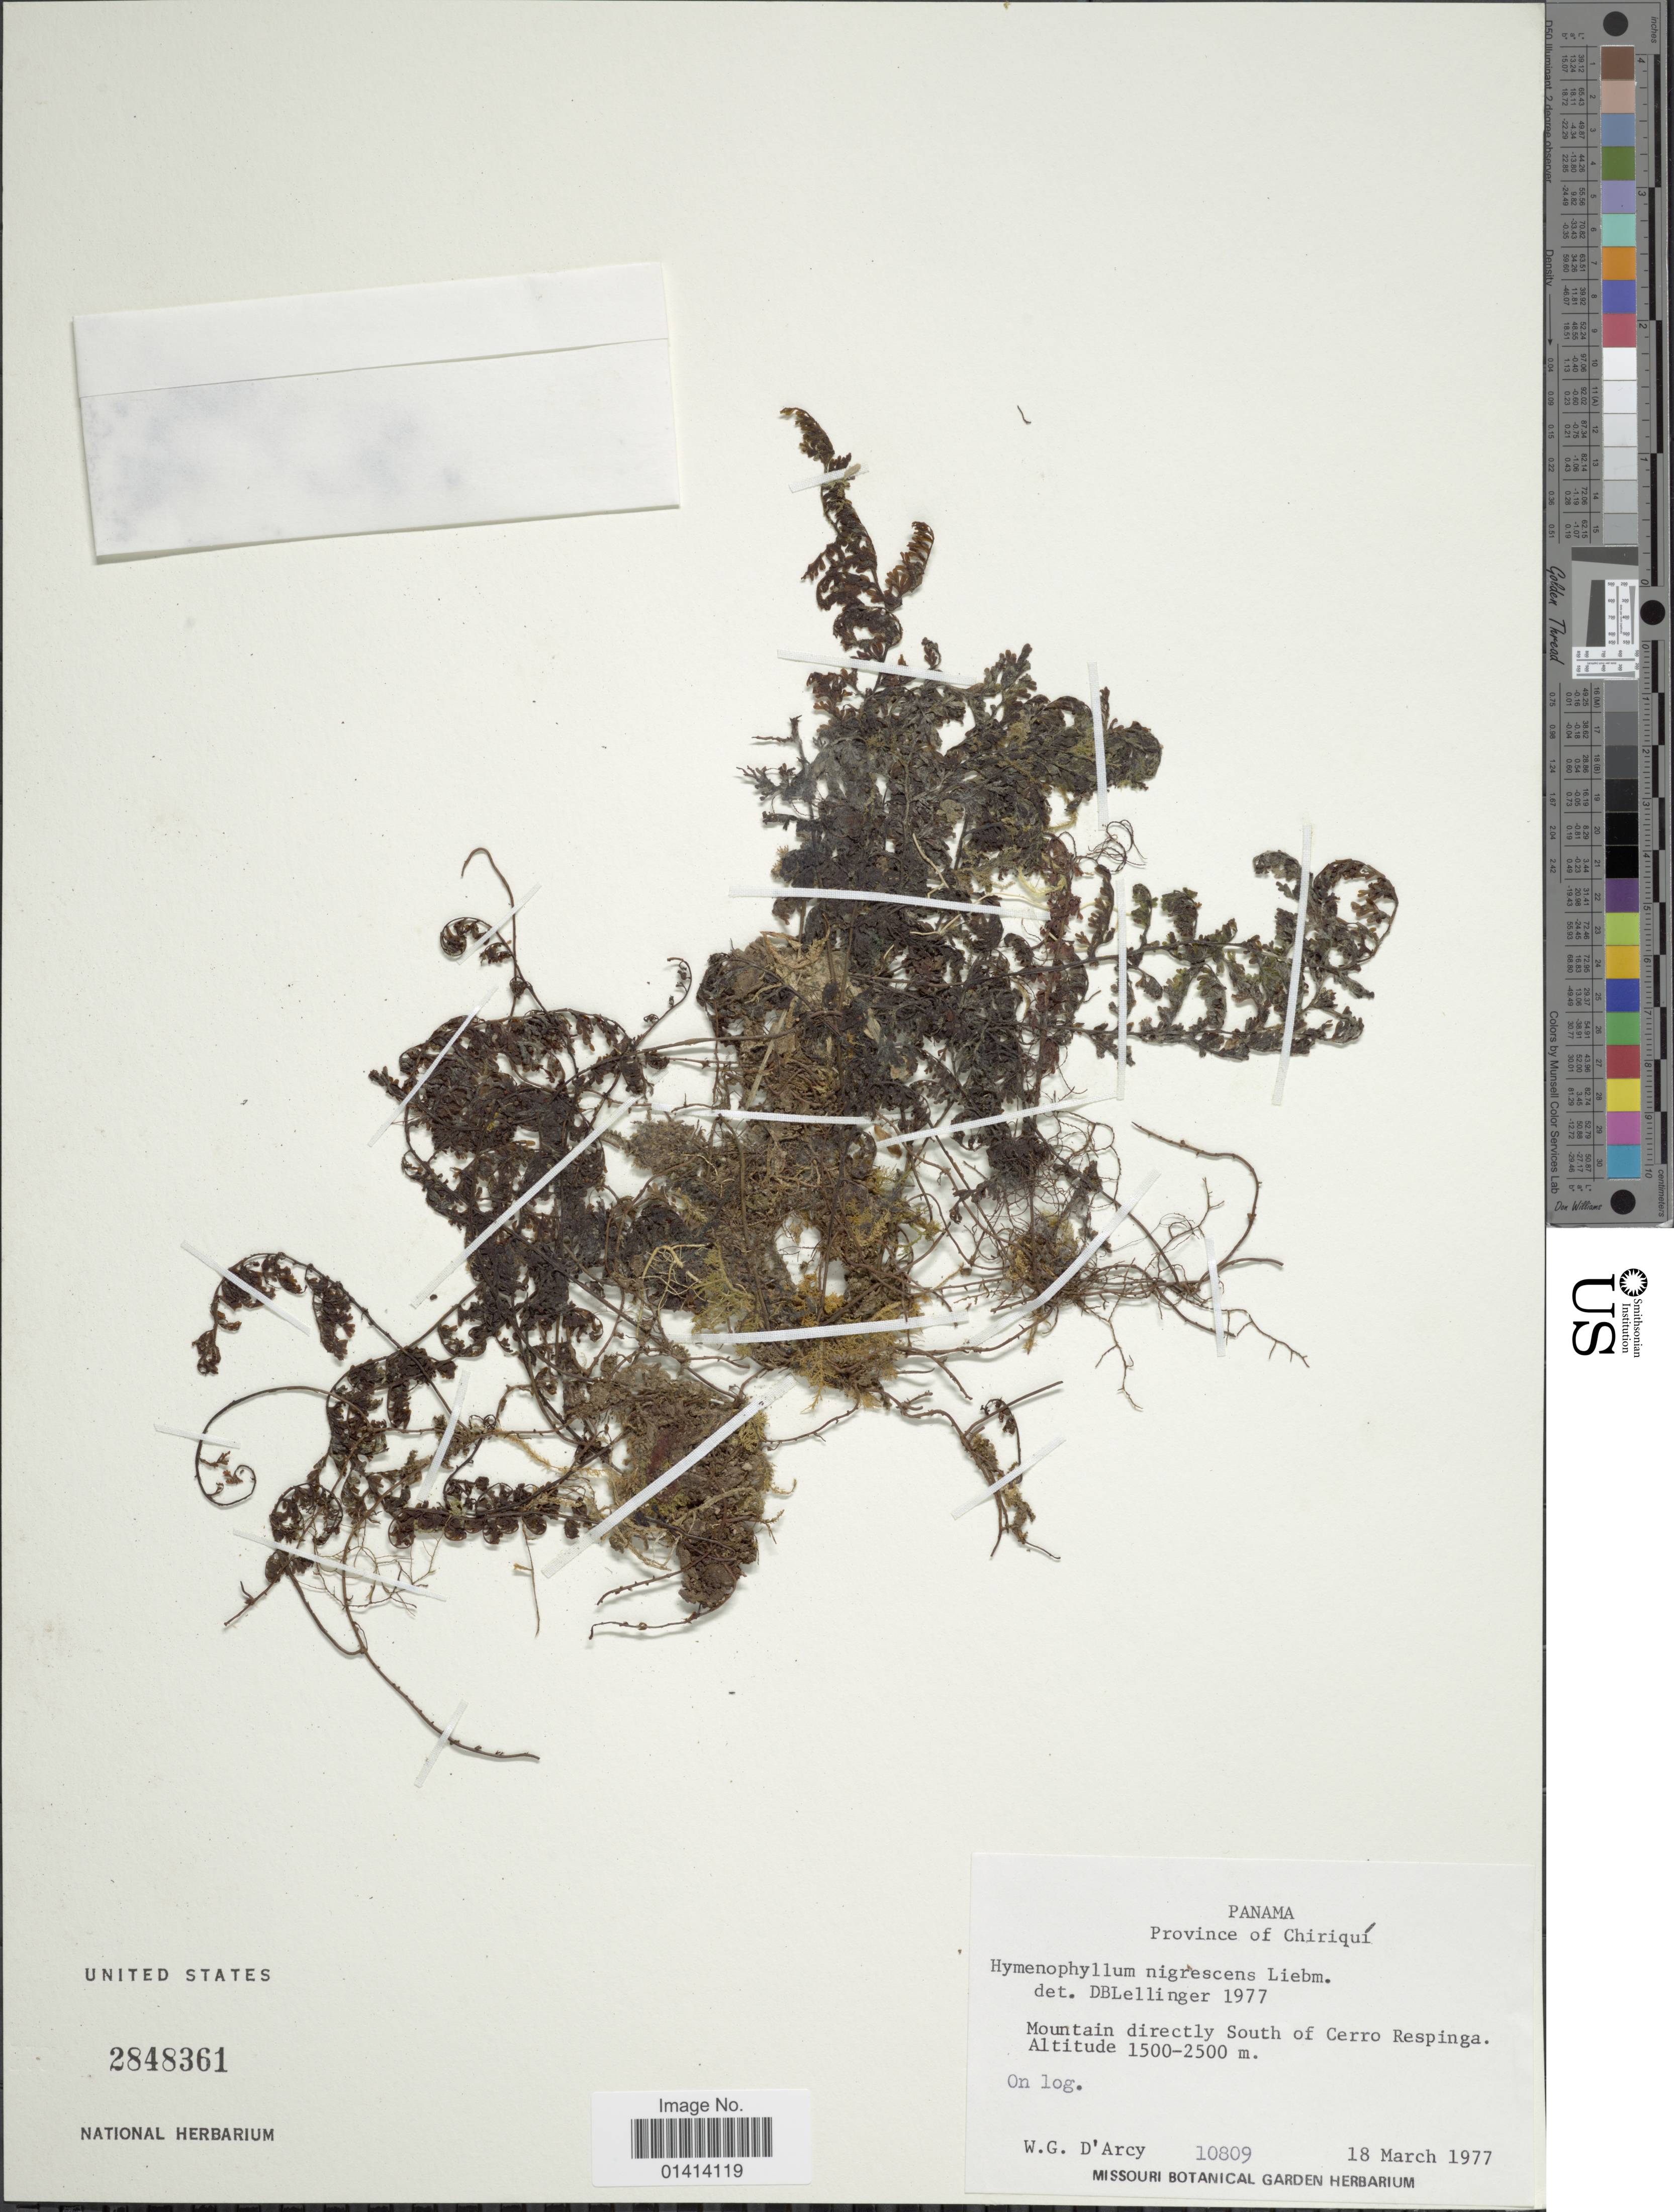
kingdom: Plantae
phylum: Tracheophyta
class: Polypodiopsida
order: Hymenophyllales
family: Hymenophyllaceae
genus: Hymenophyllum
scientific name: Hymenophyllum myriocarpum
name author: Hook.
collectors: W. G. D'Arcy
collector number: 10809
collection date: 1977-03-18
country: Panama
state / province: Chiriqui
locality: Mountain directly South of Cerro Respinga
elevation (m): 1500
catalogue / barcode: US 2848361